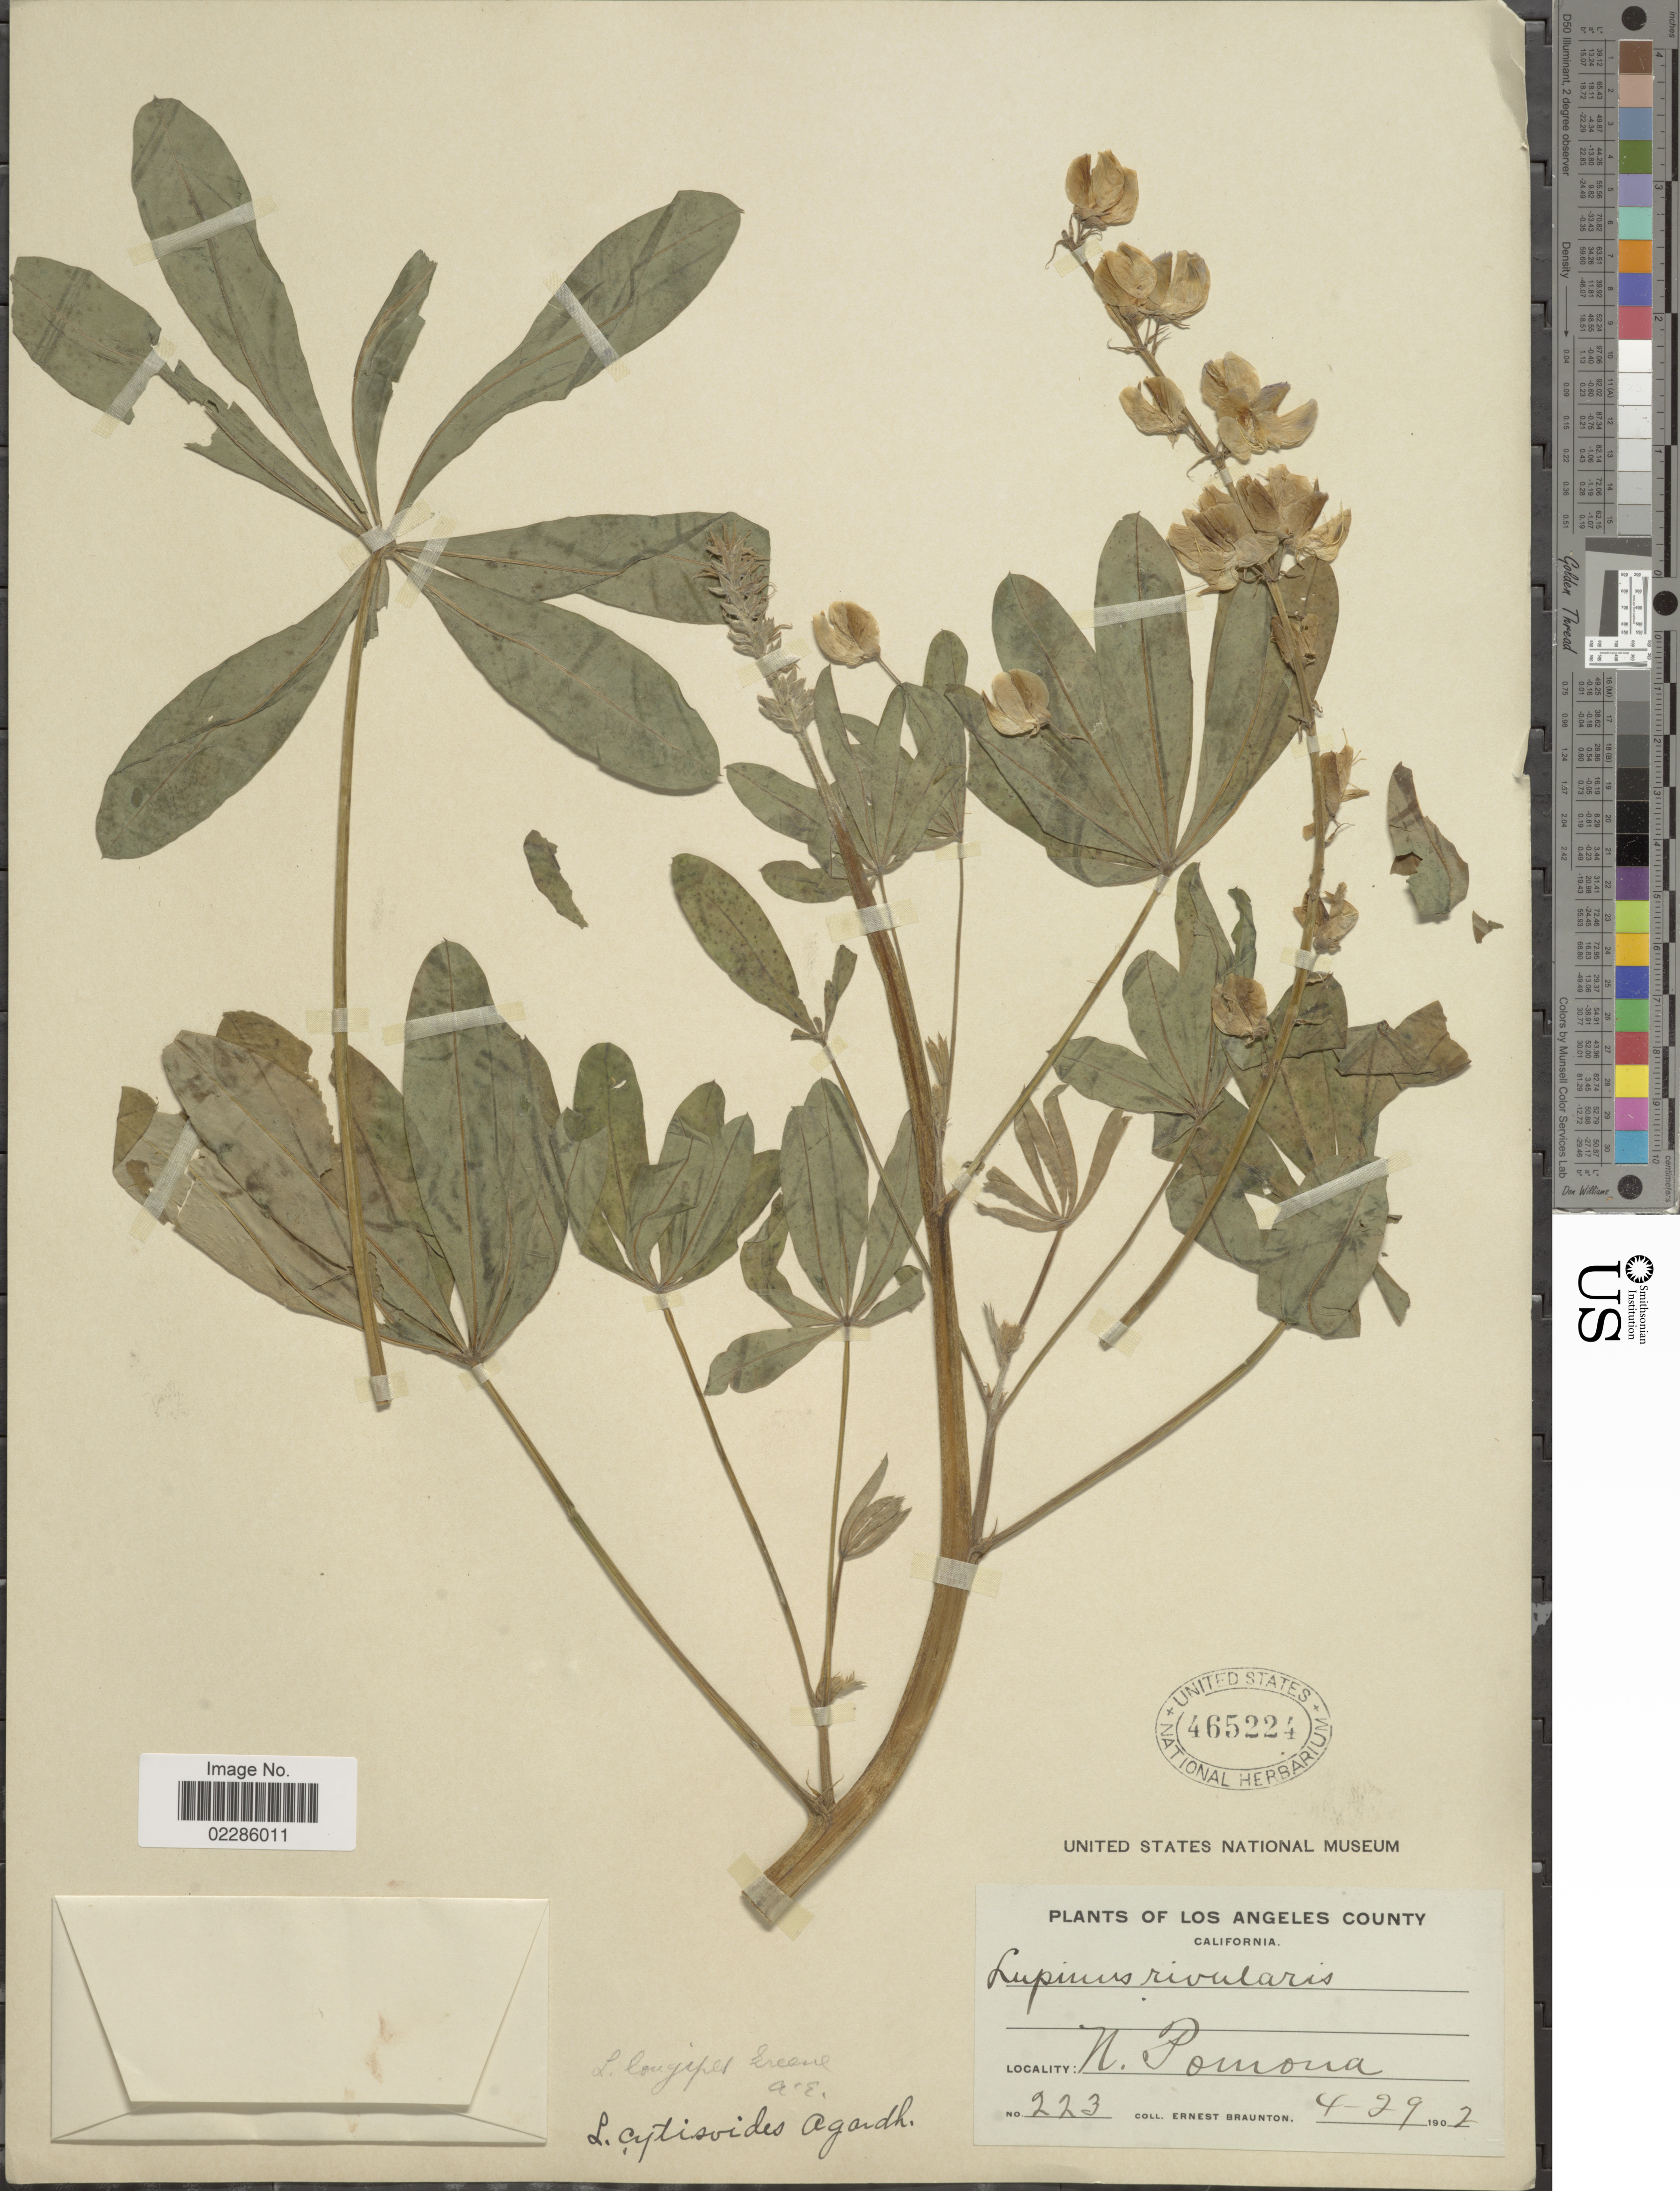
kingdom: Plantae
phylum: Tracheophyta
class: Magnoliopsida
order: Fabales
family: Fabaceae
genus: Lupinus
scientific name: Lupinus longipes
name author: Greene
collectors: E. Braunton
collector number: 223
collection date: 1907-04-29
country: United States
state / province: California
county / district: Los Angeles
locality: Los Angeles County, N Pomona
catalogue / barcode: US 465224